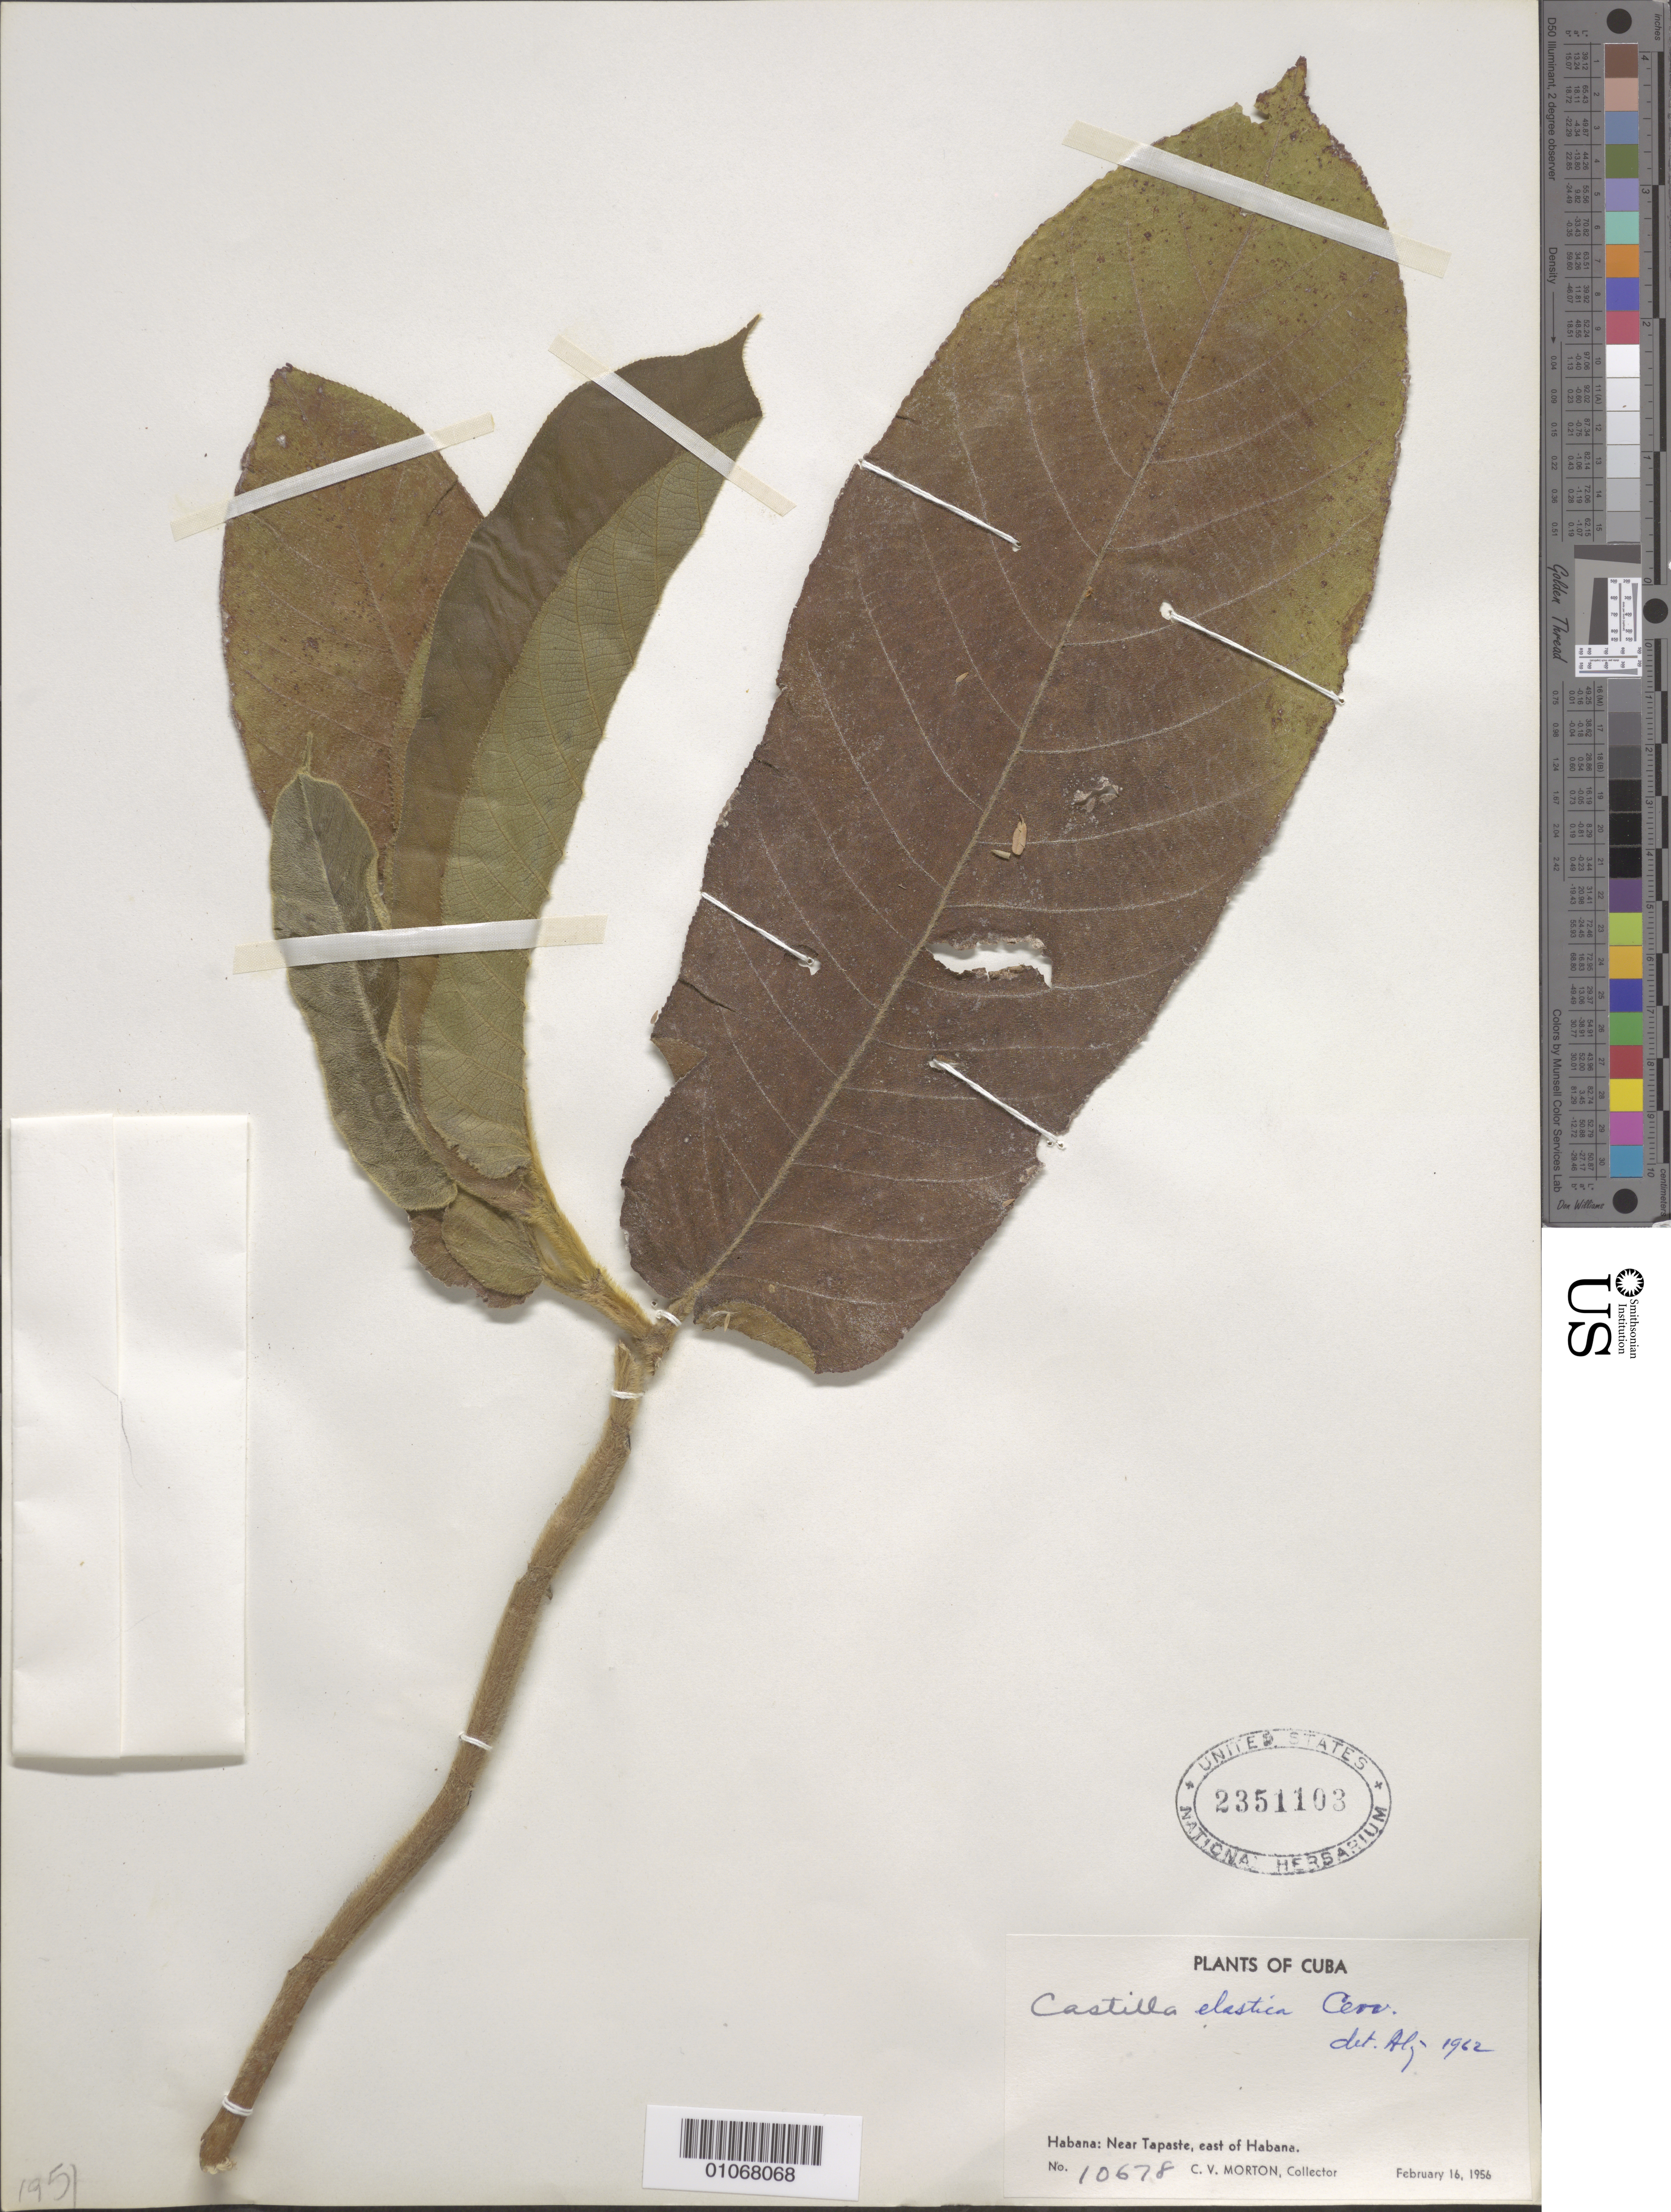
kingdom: Plantae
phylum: Tracheophyta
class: Magnoliopsida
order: Rosales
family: Moraceae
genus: Castilla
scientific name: Castilla elastica subsp. costaricana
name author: (Liebm.) C.C. Berg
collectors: C. V. Morton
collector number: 10678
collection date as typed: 16 Jan 1956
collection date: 1956-01-16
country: Cuba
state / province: La Habana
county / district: Municipio Boyeros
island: Cuba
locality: Near Tapaste, east of Habana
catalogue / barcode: US 2351103